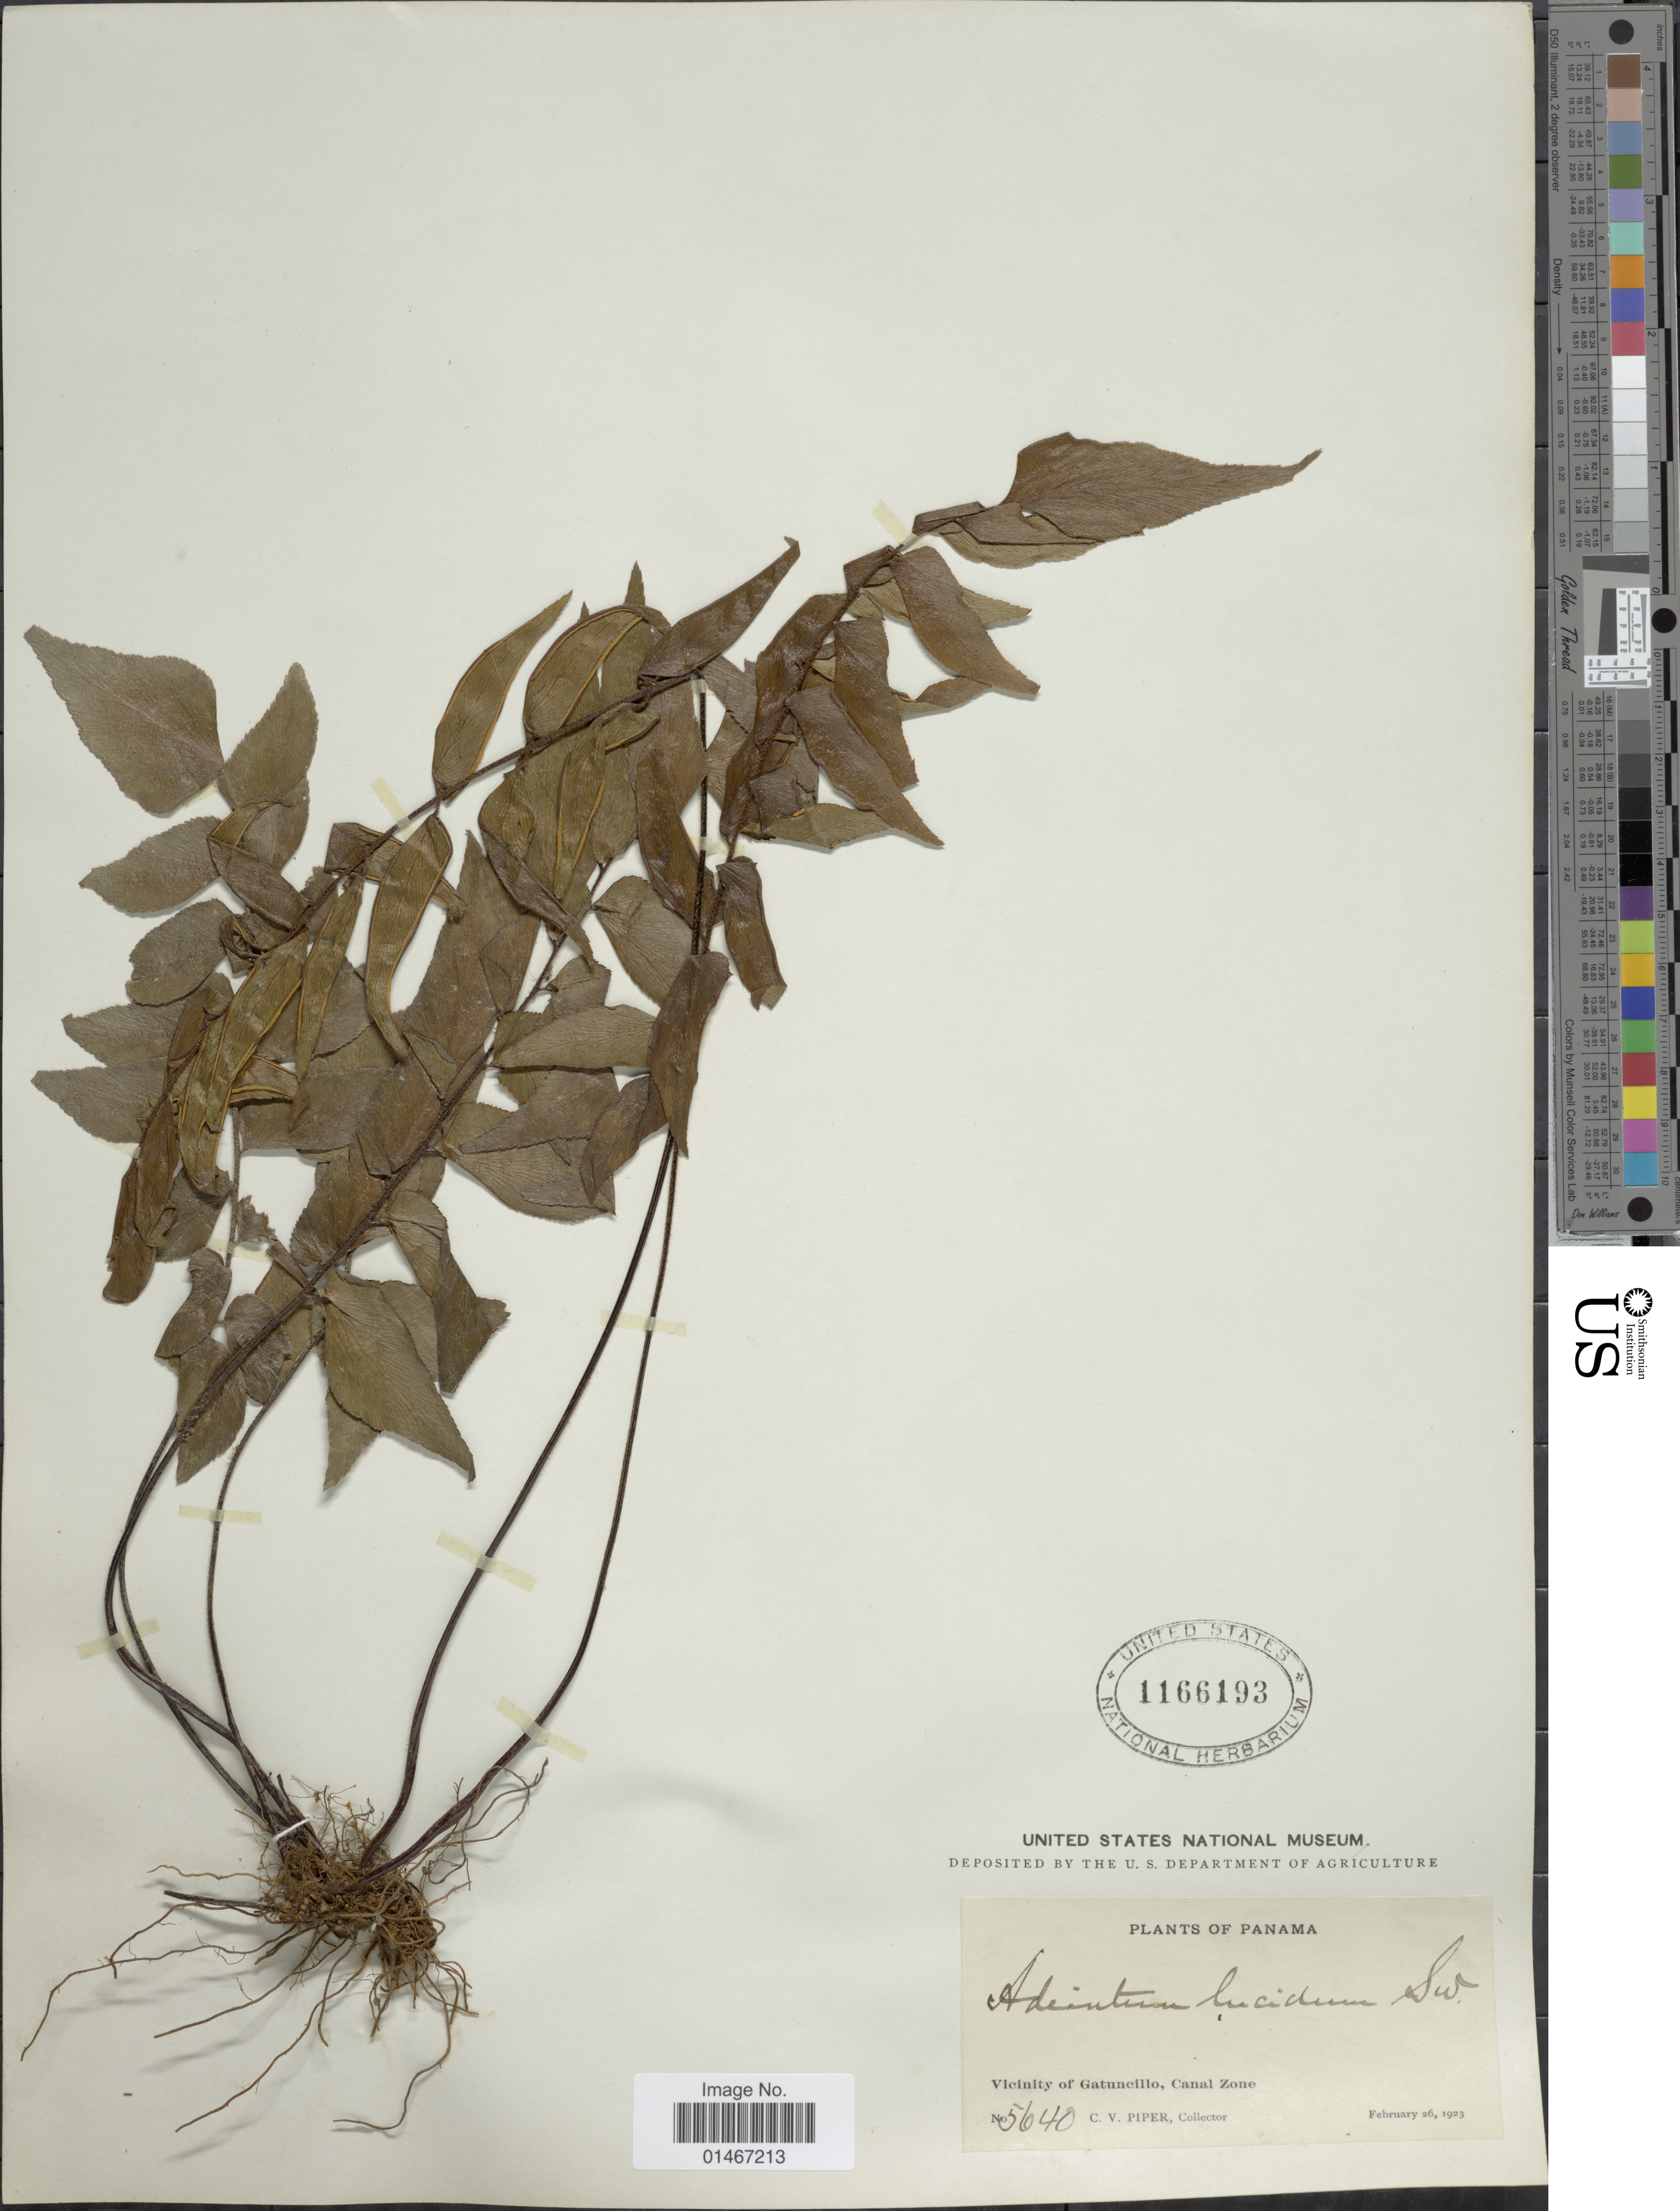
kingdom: Plantae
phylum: Tracheophyta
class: Polypodiopsida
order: Polypodiales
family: Pteridaceae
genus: Adiantum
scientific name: Adiantum lucidum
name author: (Cav.) Sw.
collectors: C. V. Piper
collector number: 5640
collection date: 1923-02-26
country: Panama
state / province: Colón / Panamá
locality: Vicinity of Gatuncillo, Canal Zone.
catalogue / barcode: US 1166193